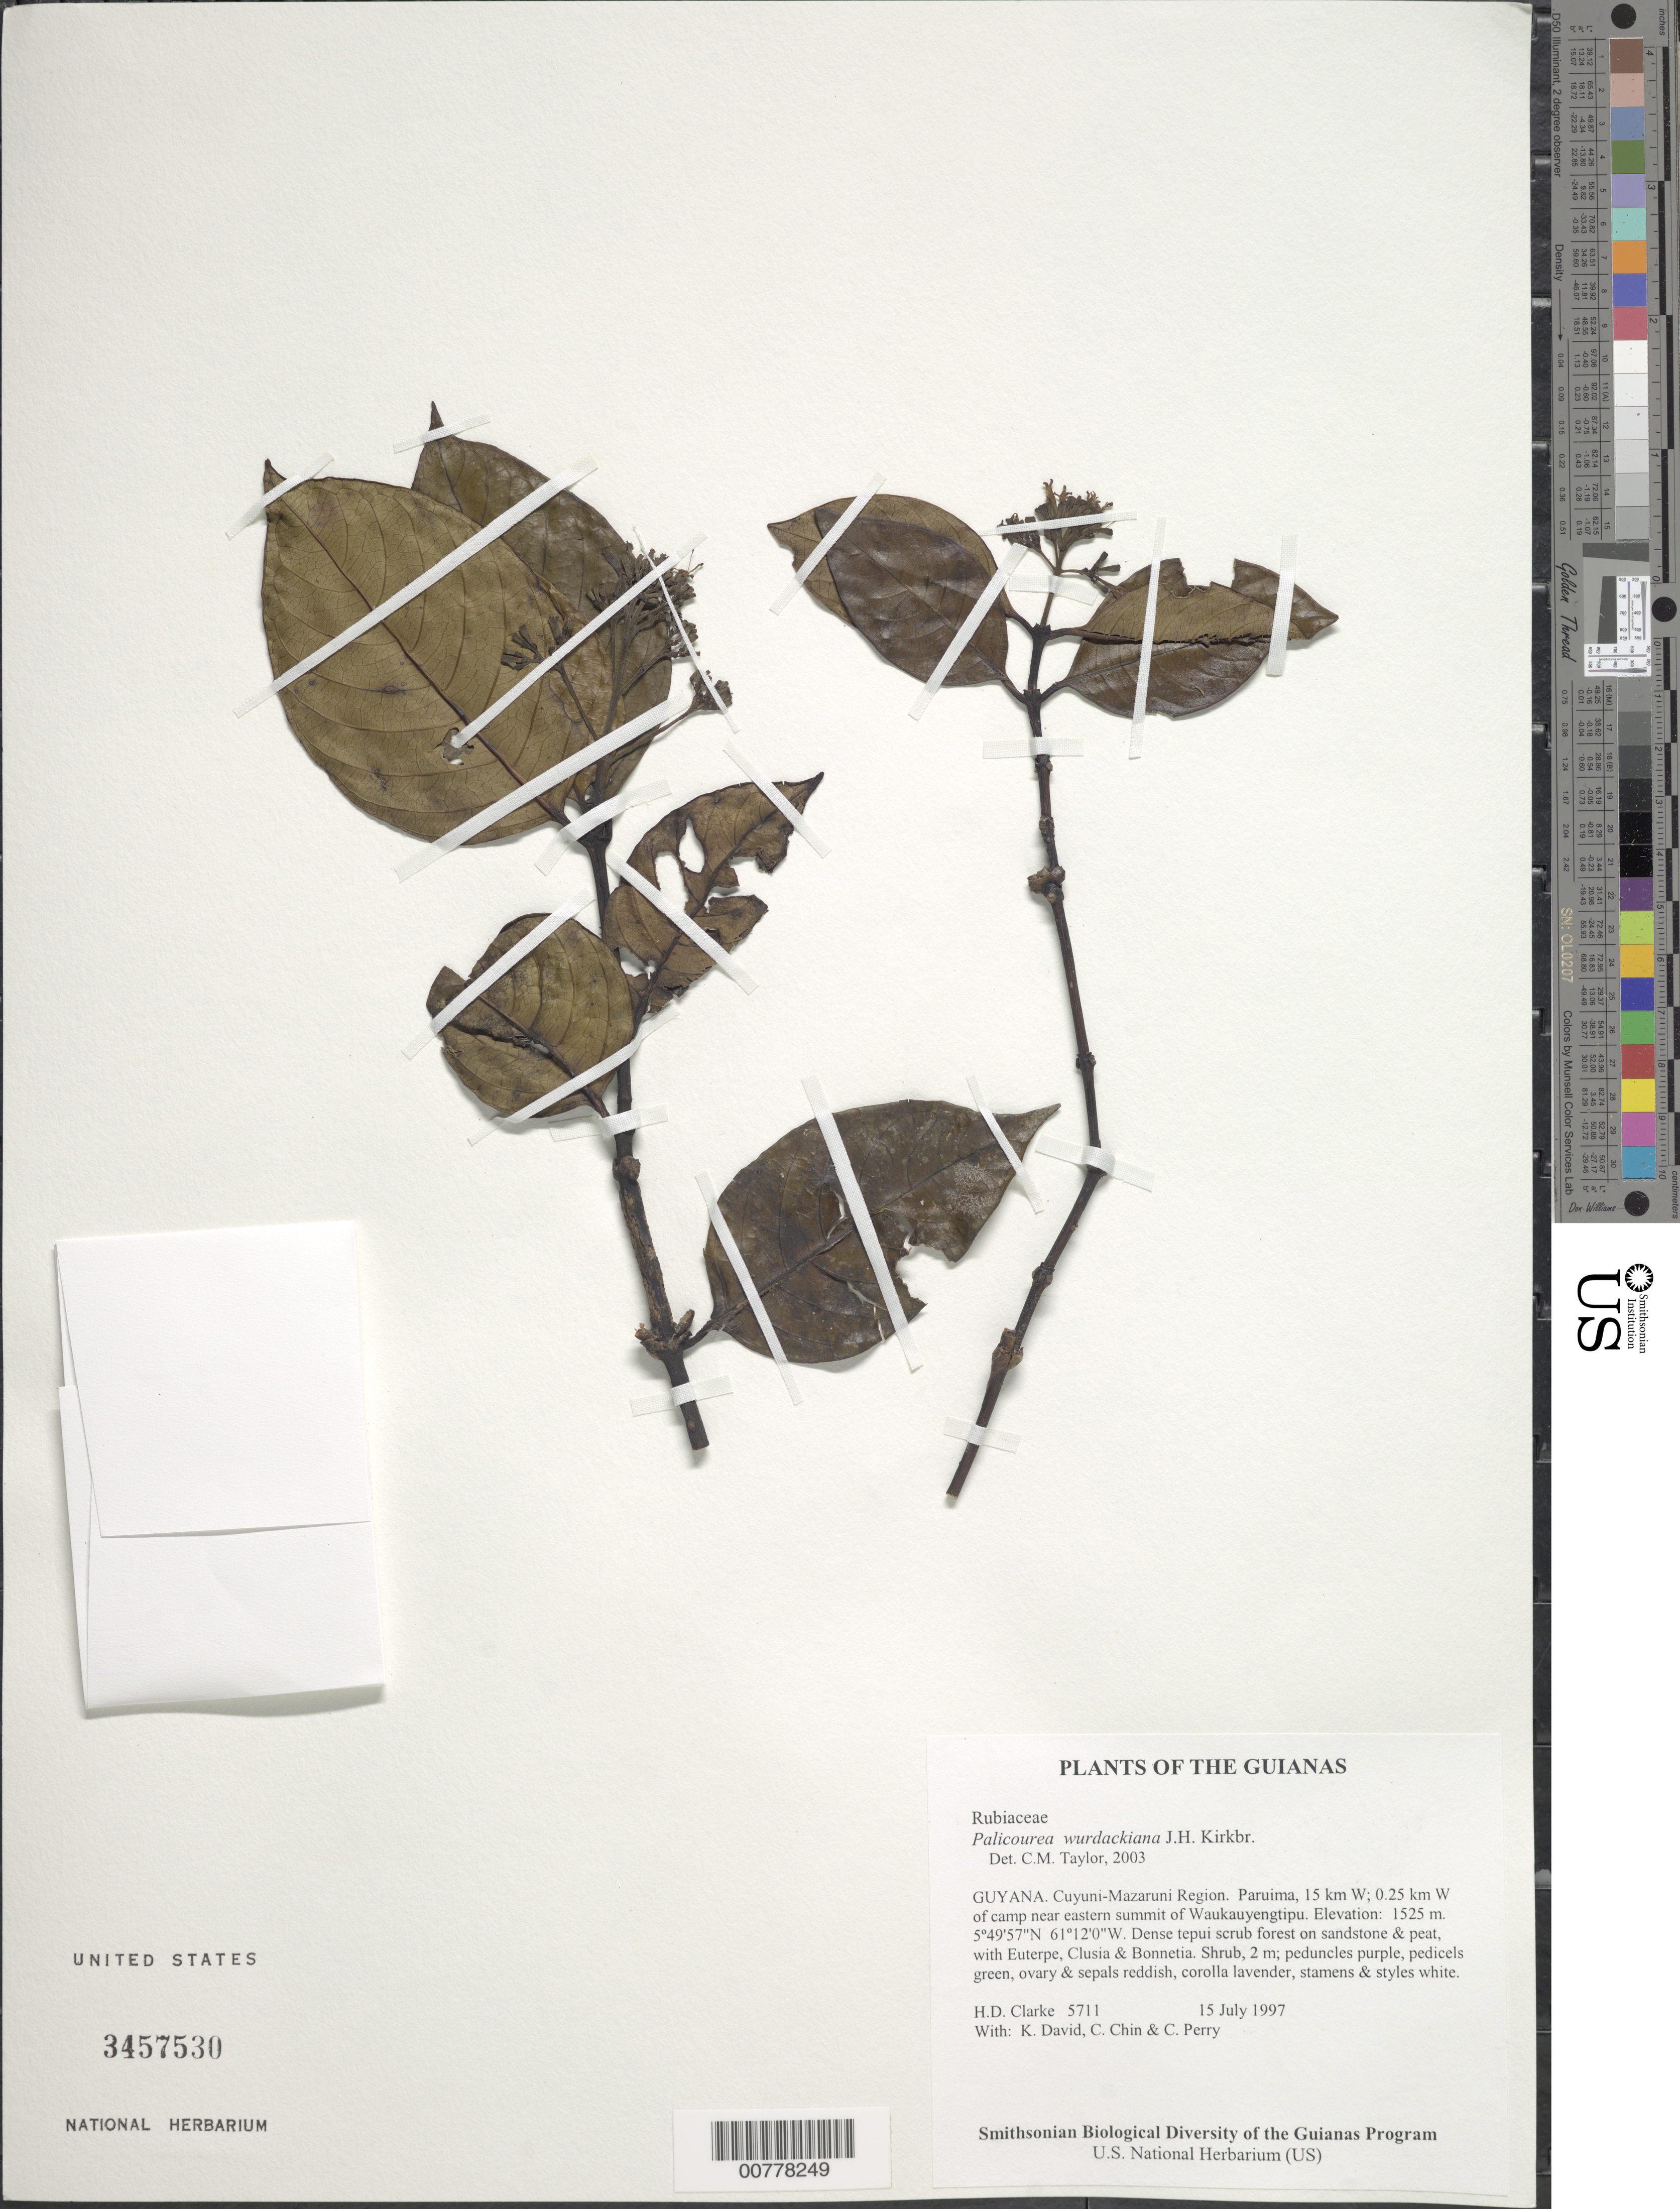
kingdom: Plantae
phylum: Tracheophyta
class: Magnoliopsida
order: Gentianales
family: Rubiaceae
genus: Palicourea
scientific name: Palicourea wurdackiana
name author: J.H. Kirkbr.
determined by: Taylor, Charlotte M.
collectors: H. D. Clarke, K. David, C. Chin & C. Perry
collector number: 5711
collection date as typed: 15 July 1997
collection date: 1997-07-15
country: Guyana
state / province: Cuyuni-Mazaruni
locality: Paruima, 15 km W; 0.25 km W of camp near eastern summit of Waukauyengtipu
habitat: Dense tepui scrub forest on sandstone & peat, with Euterpe, Clusia & Bonnetia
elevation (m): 1525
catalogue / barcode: US 3457530